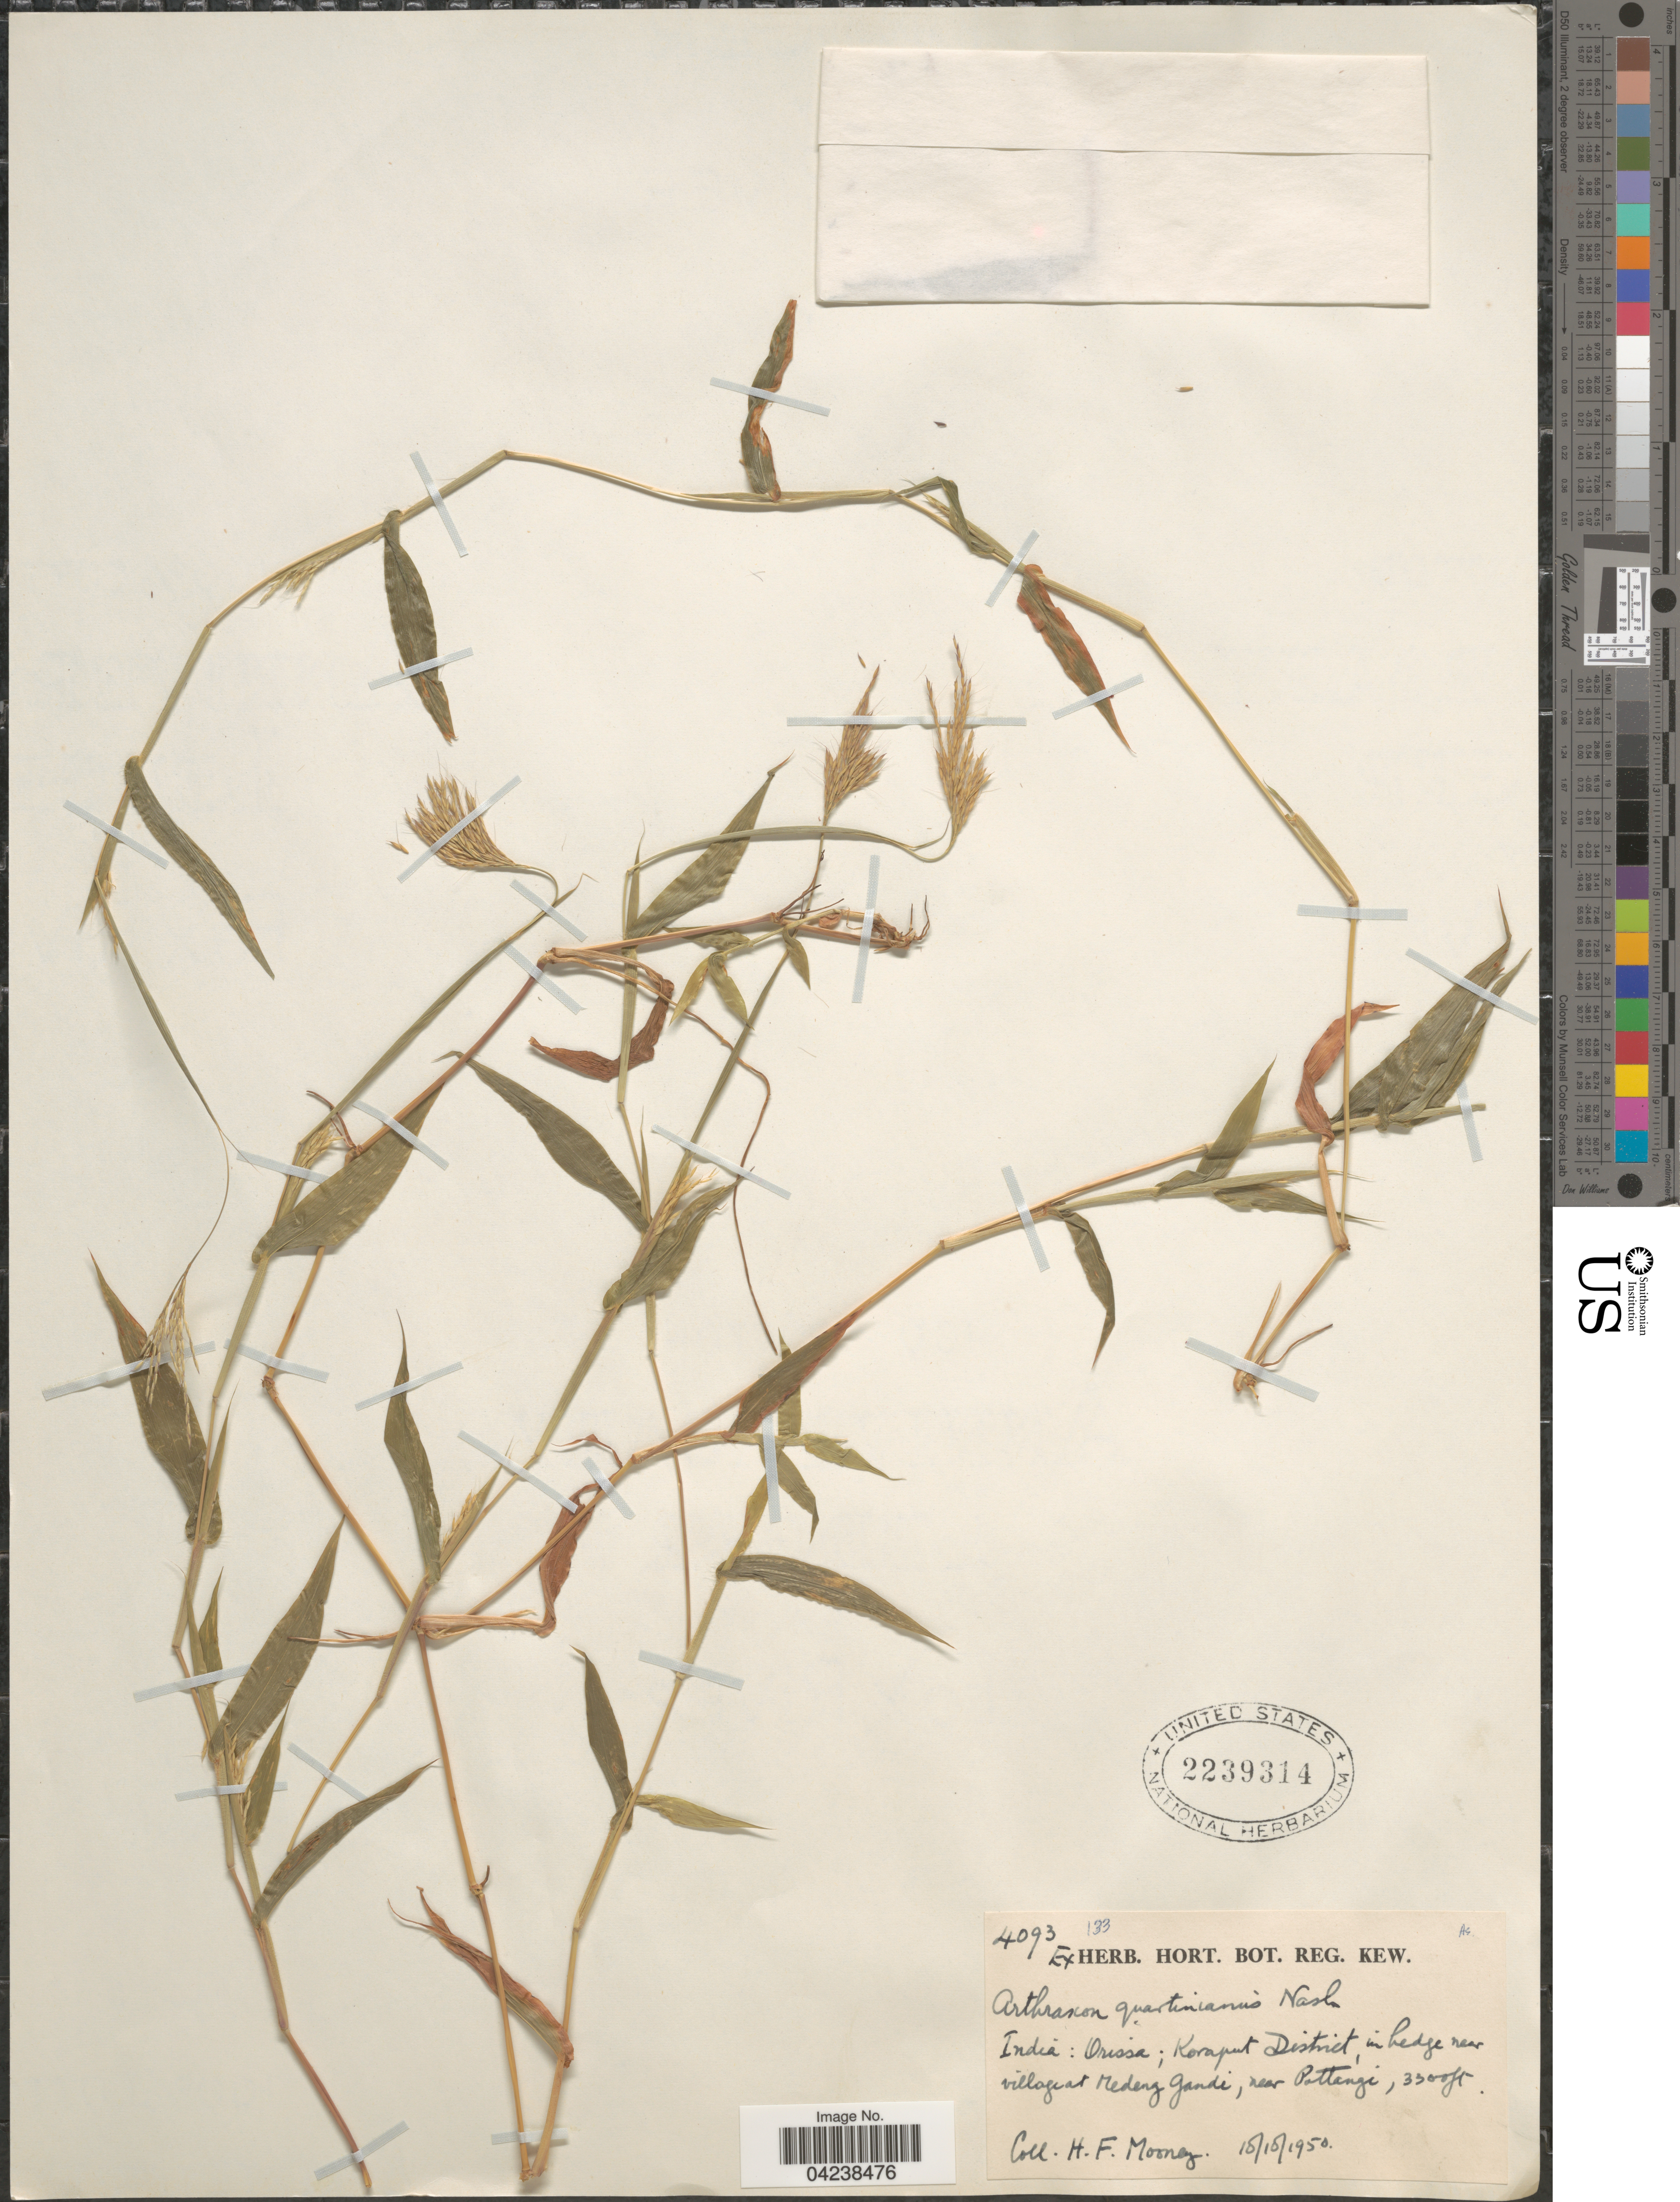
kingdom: Plantae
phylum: Tracheophyta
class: Liliopsida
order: Poales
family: Poaceae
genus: Arthraxon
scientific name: Arthraxon hispidus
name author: (Thunb.) Makino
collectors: H. Mooney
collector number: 4093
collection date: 1950-10-10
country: India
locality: India: Orissa; Koraput District, in hedge near village at Medeng Gandi, near Pottangi.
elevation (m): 1006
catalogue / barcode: US 2239314